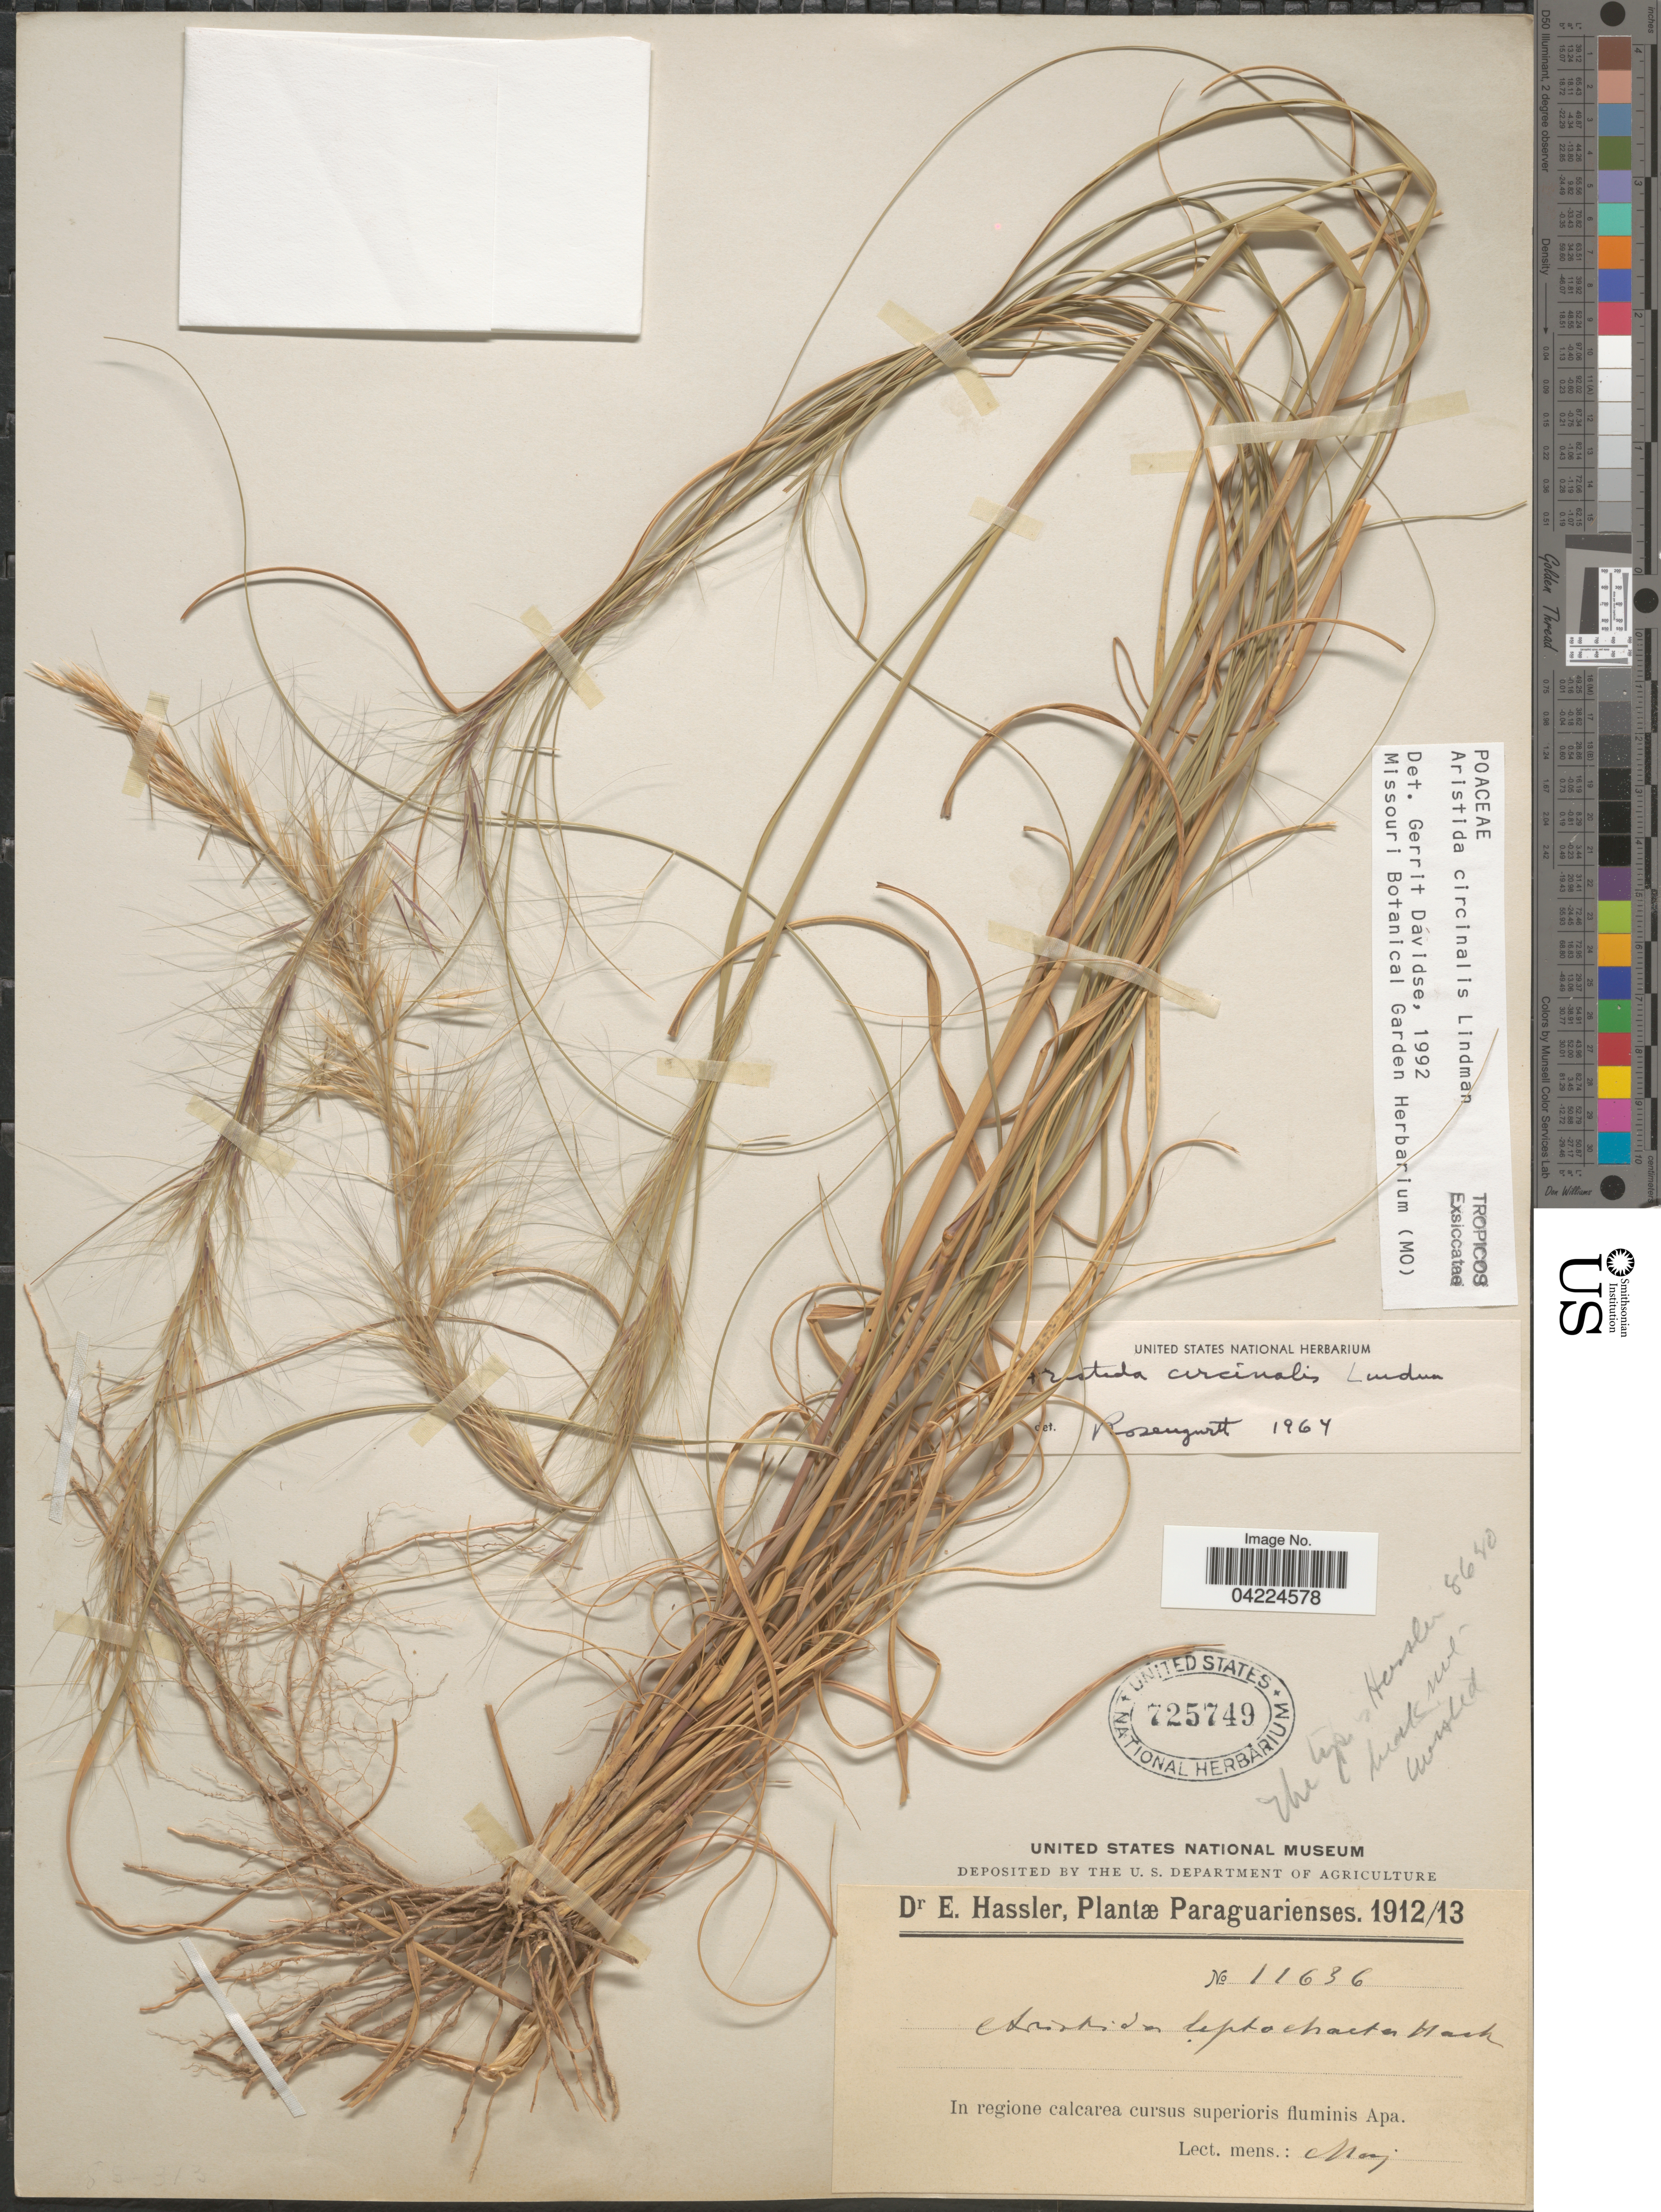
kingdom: Plantae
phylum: Tracheophyta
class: Liliopsida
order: Poales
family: Poaceae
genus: Aristida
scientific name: Aristida circinalis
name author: Lindm.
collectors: E. Hassler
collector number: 11636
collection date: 1912-05/1913-05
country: Paraguay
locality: In regione calcarea cursus superioris fluminis Apa.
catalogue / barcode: US 725749